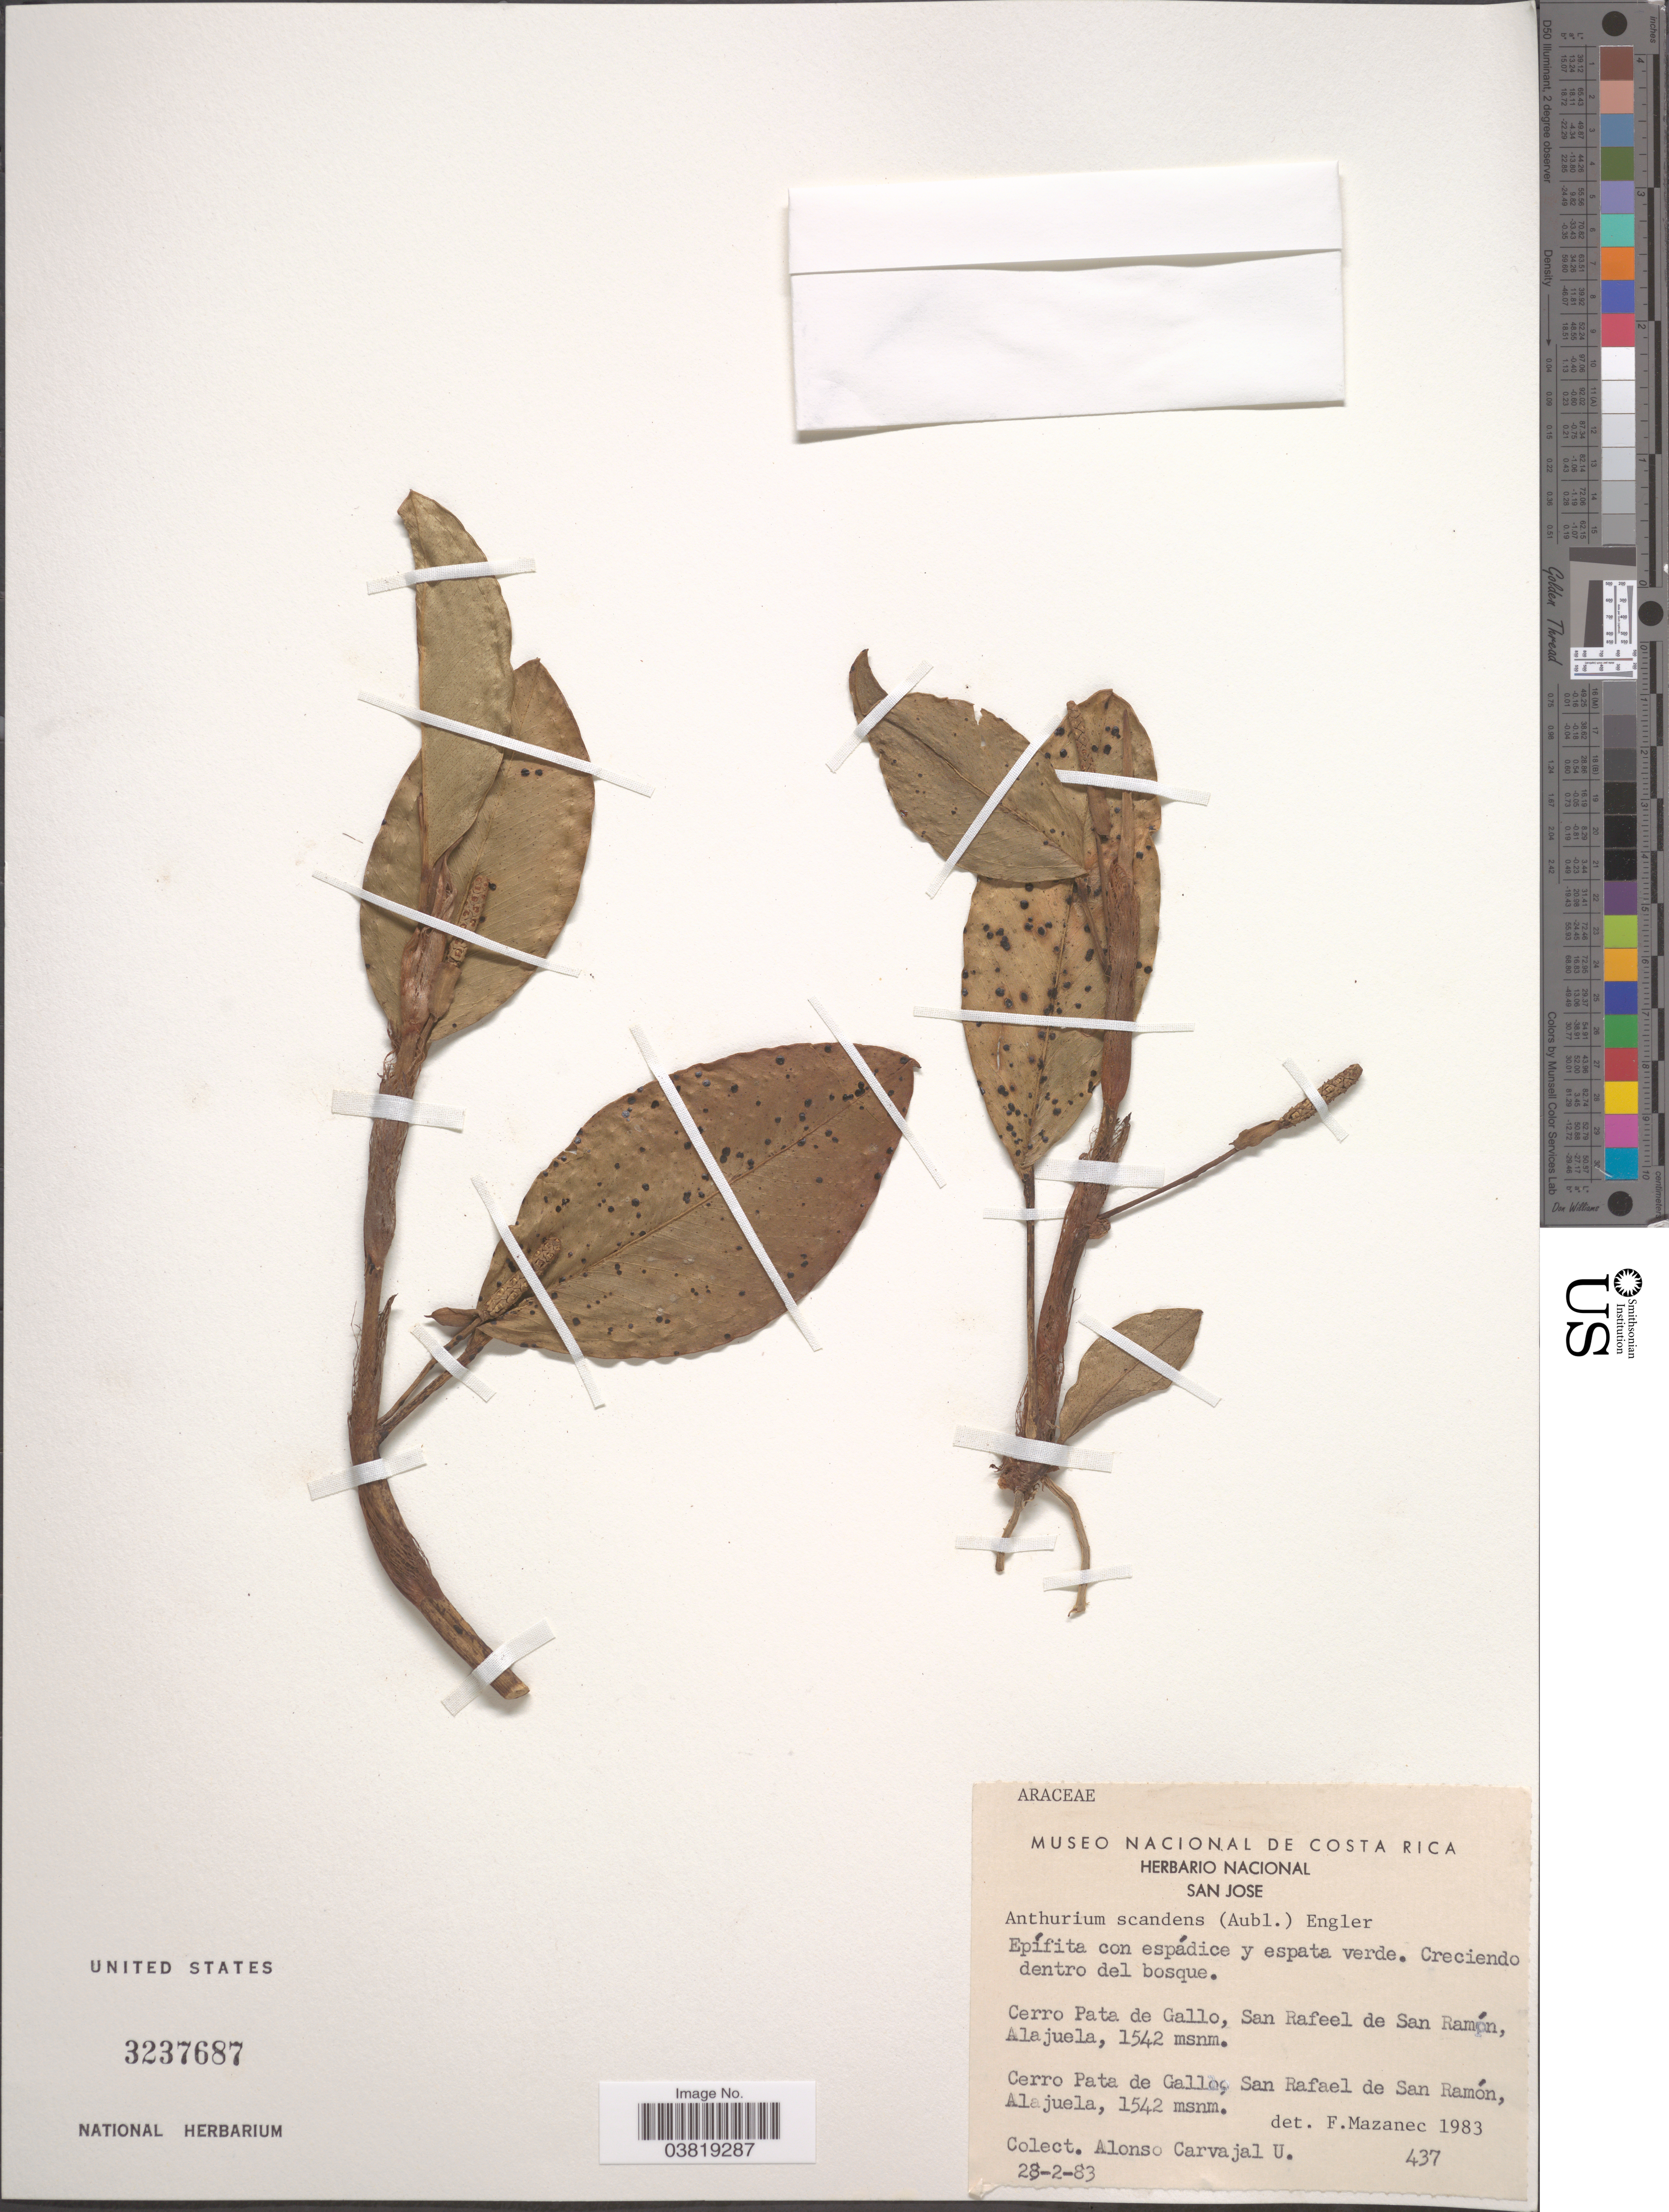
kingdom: Plantae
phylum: Tracheophyta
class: Liliopsida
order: Alismatales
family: Araceae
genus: Anthurium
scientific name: Anthurium scandens var. scandens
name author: (Aubl.) Engl.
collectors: A. Carvajal U.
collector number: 437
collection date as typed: Transcribed d/m/y: 28/2/83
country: Costa Rica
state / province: Alajuela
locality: Cerro Plata de Gallo, San Rafeel de San Ramón.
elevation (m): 1542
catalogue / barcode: US 3237687